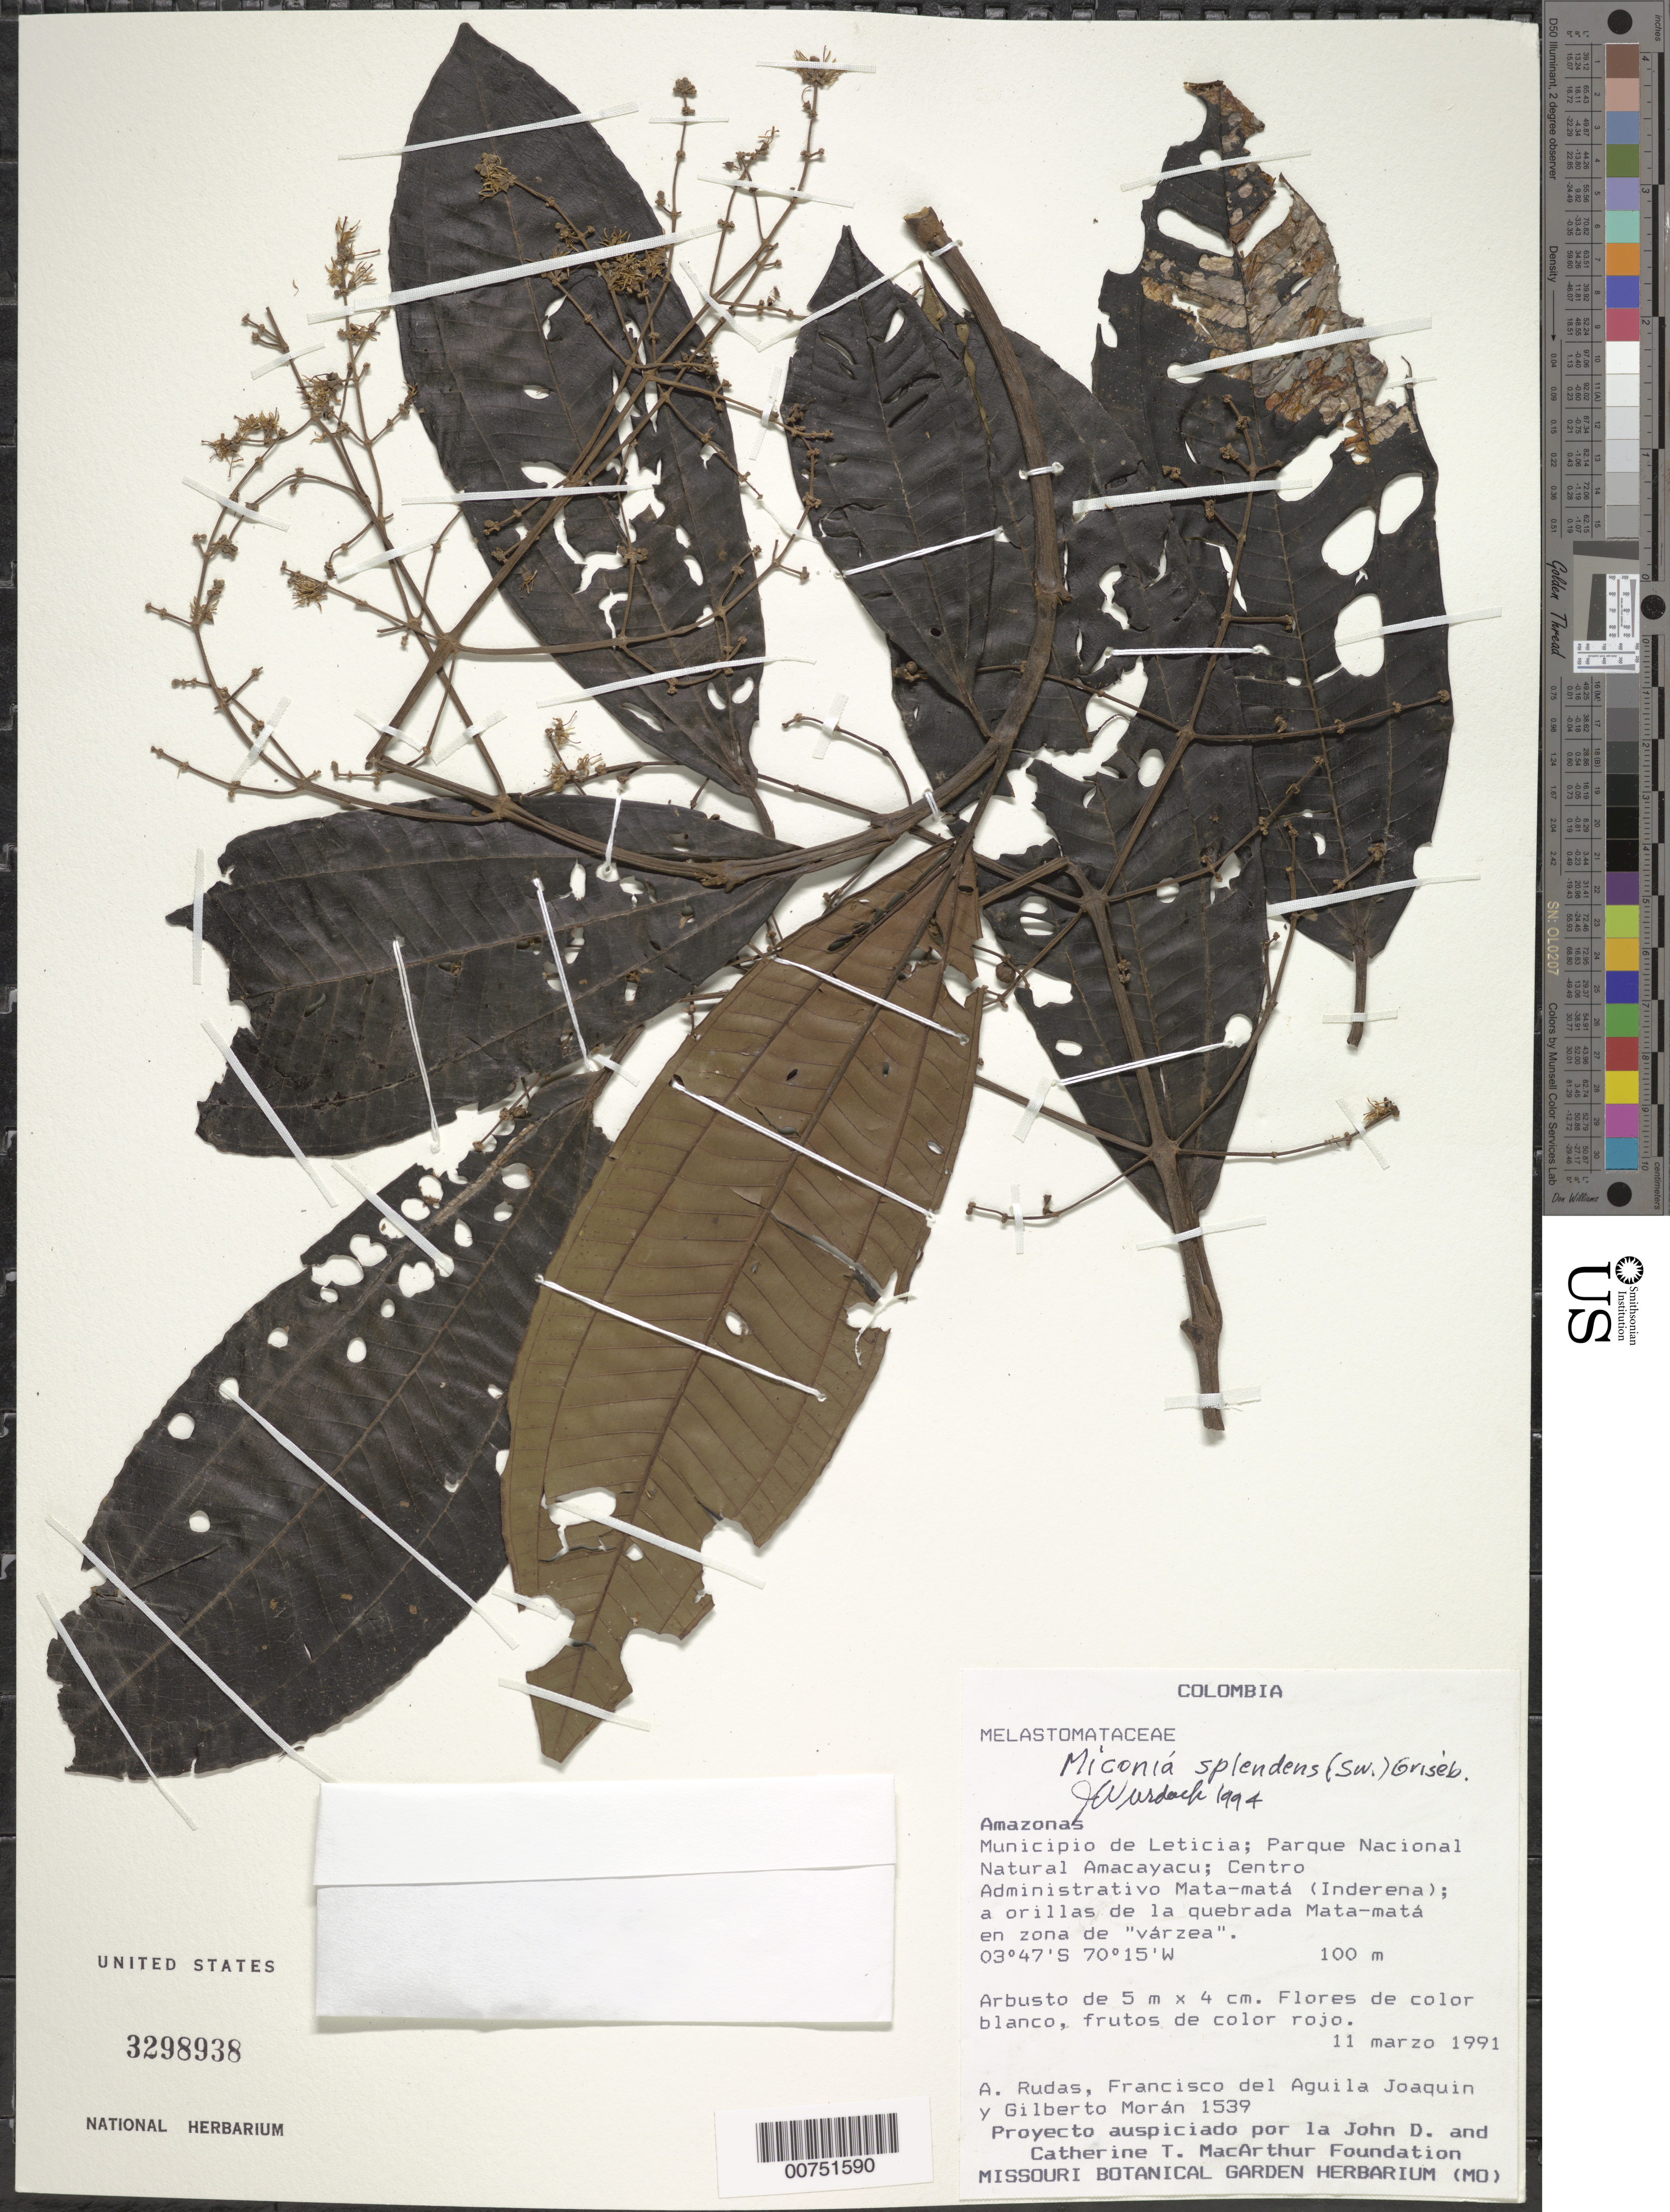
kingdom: Plantae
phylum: Tracheophyta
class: Magnoliopsida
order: Myrtales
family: Melastomataceae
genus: Miconia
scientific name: Miconia splendens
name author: (Sw.) Griseb.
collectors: A. Rudas & F. Aguila Joaquin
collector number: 1539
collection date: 1991-03-11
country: Colombia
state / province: Amazônas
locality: Municipio de Leticia; Parque Nacional Natural Amacayacu; Centro Administrativo Mata-matá (Inderena); a orillas de la quebrada Mata-matá en zona de "várzea".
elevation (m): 100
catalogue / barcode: US 3298938